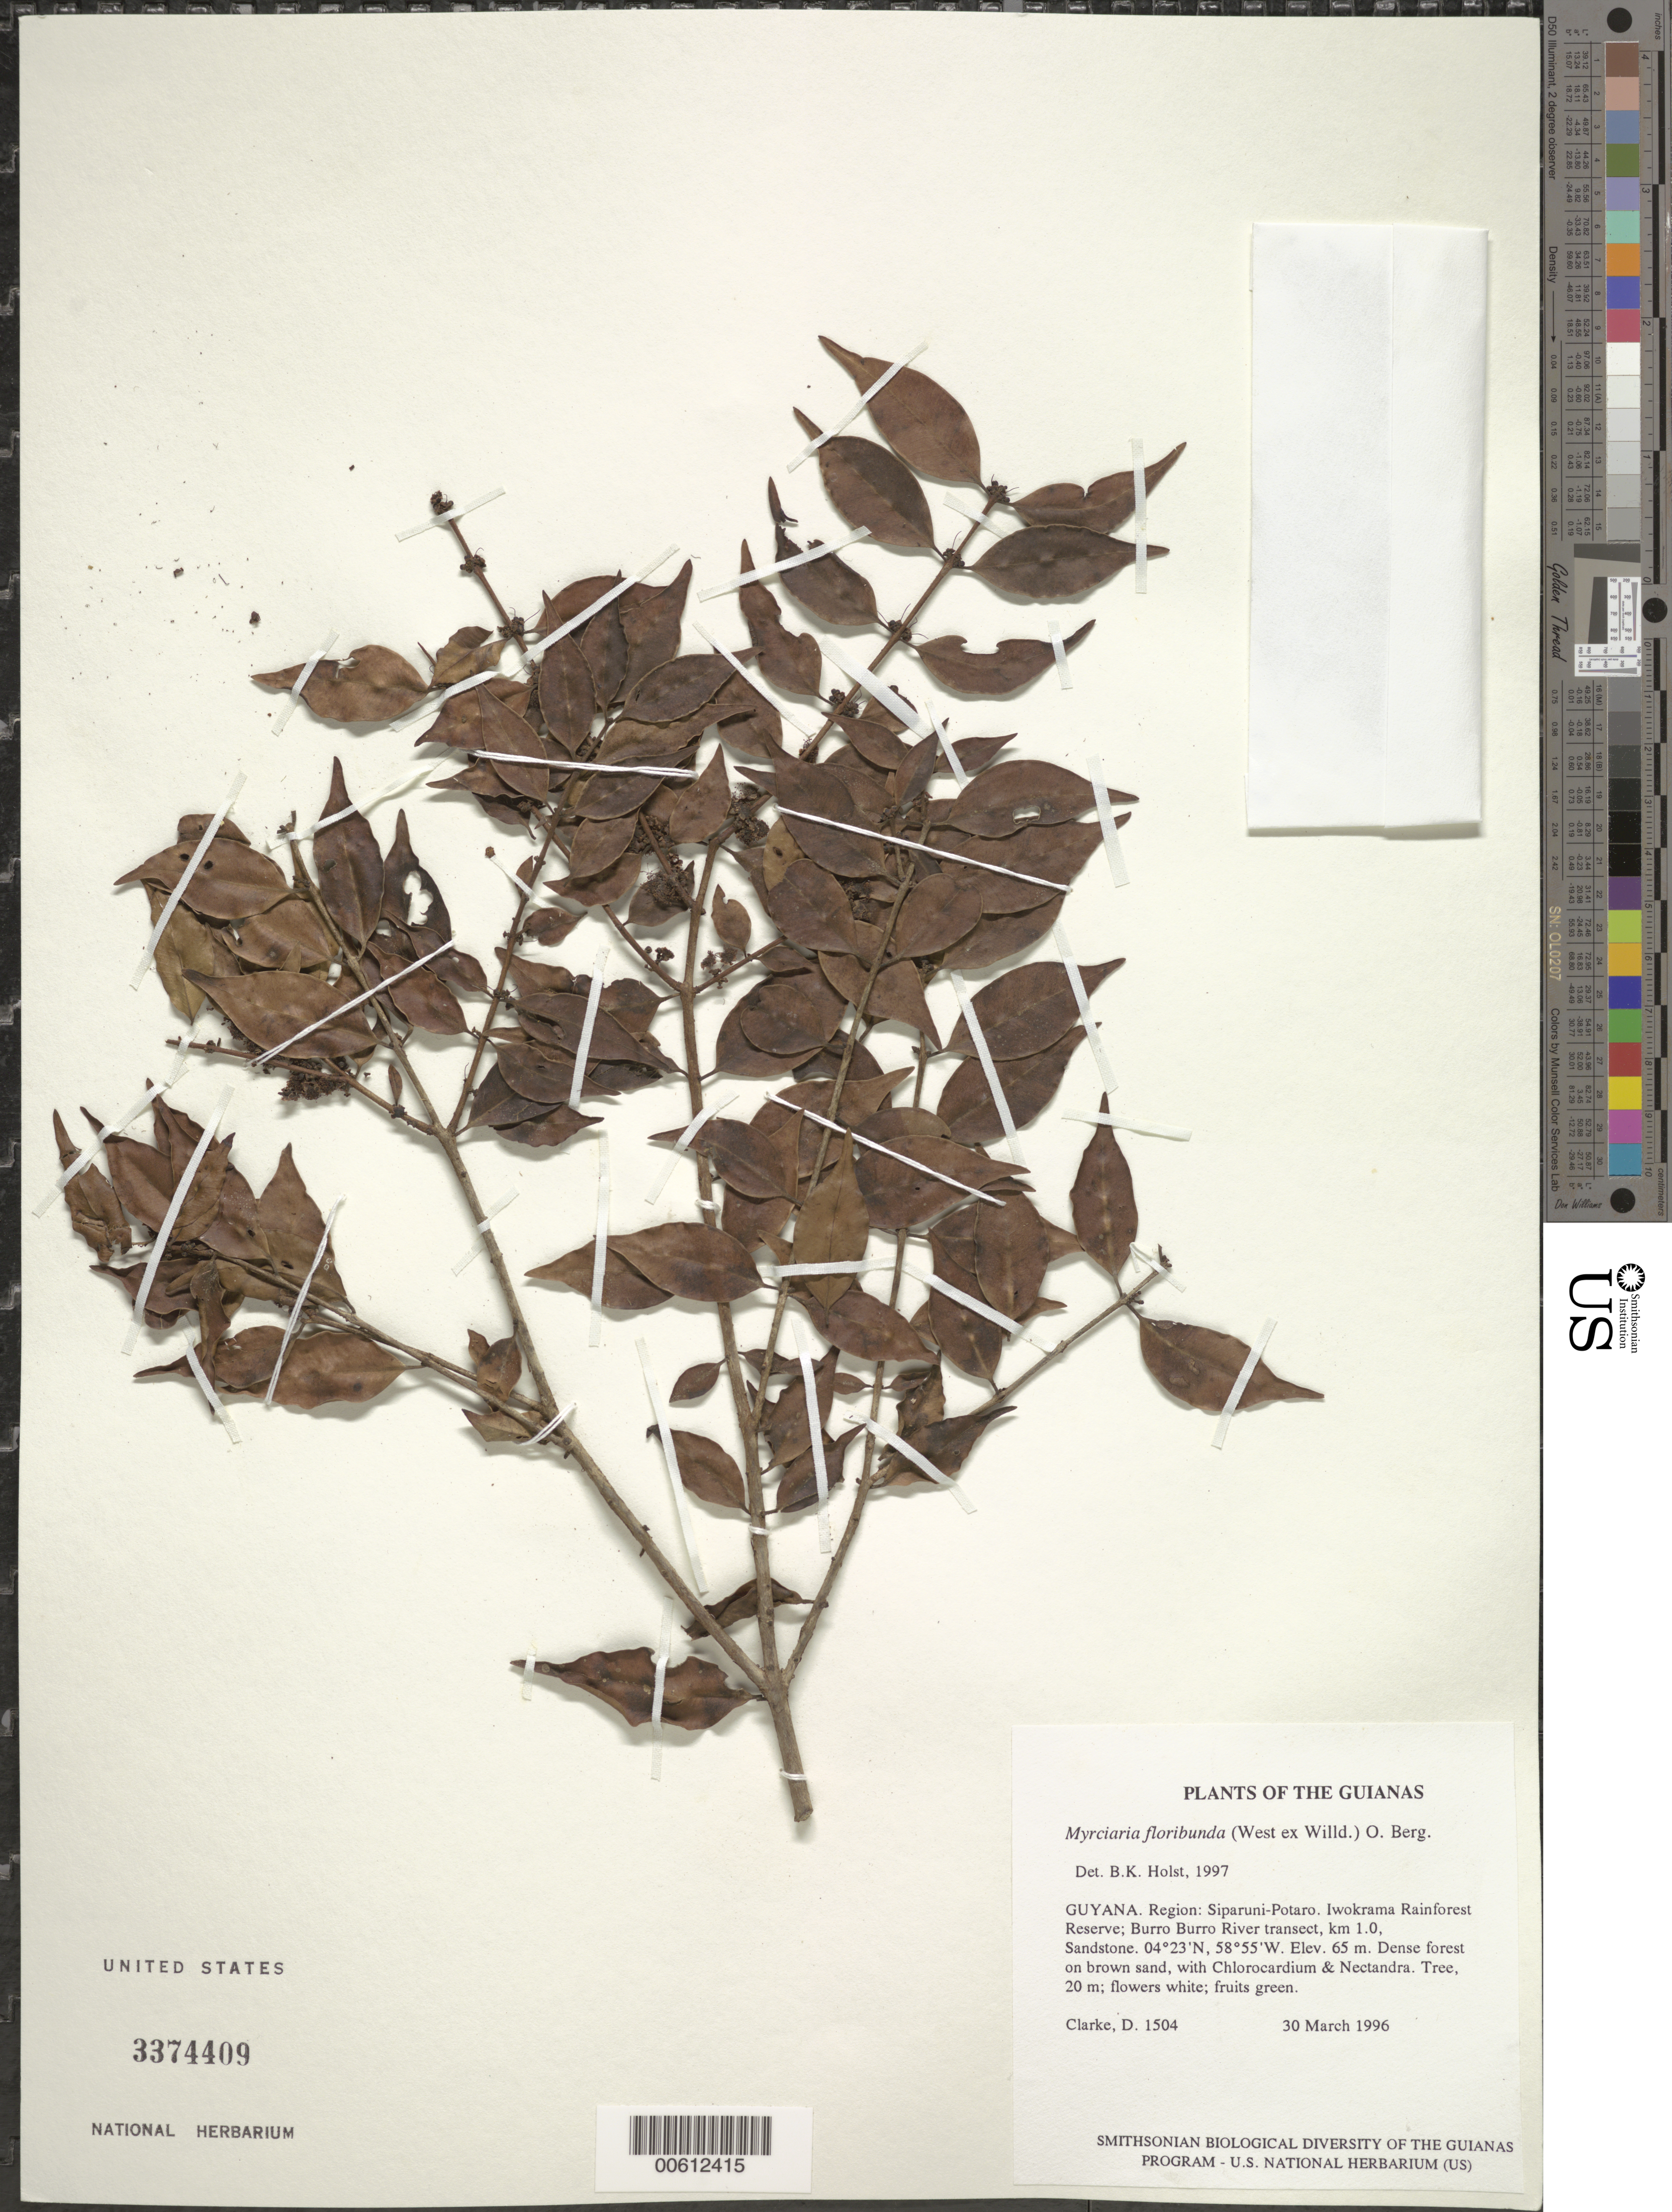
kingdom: Plantae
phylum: Tracheophyta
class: Magnoliopsida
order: Myrtales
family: Myrtaceae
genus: Myrciaria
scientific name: Myrciaria floribunda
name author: (H. West ex Willd.) O. Berg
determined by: Holst, Bruce K.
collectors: H. D. Clarke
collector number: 1504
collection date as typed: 30 March 1996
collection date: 1996-03-30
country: Guyana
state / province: Potaro-Siparuni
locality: Iwokrama Rainforest Reserve; Burro Burro River transect, km 1.0, Sandstone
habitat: Dense forest on brown sand, with Chlorocardium & Nectandra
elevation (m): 65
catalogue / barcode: US 3374409